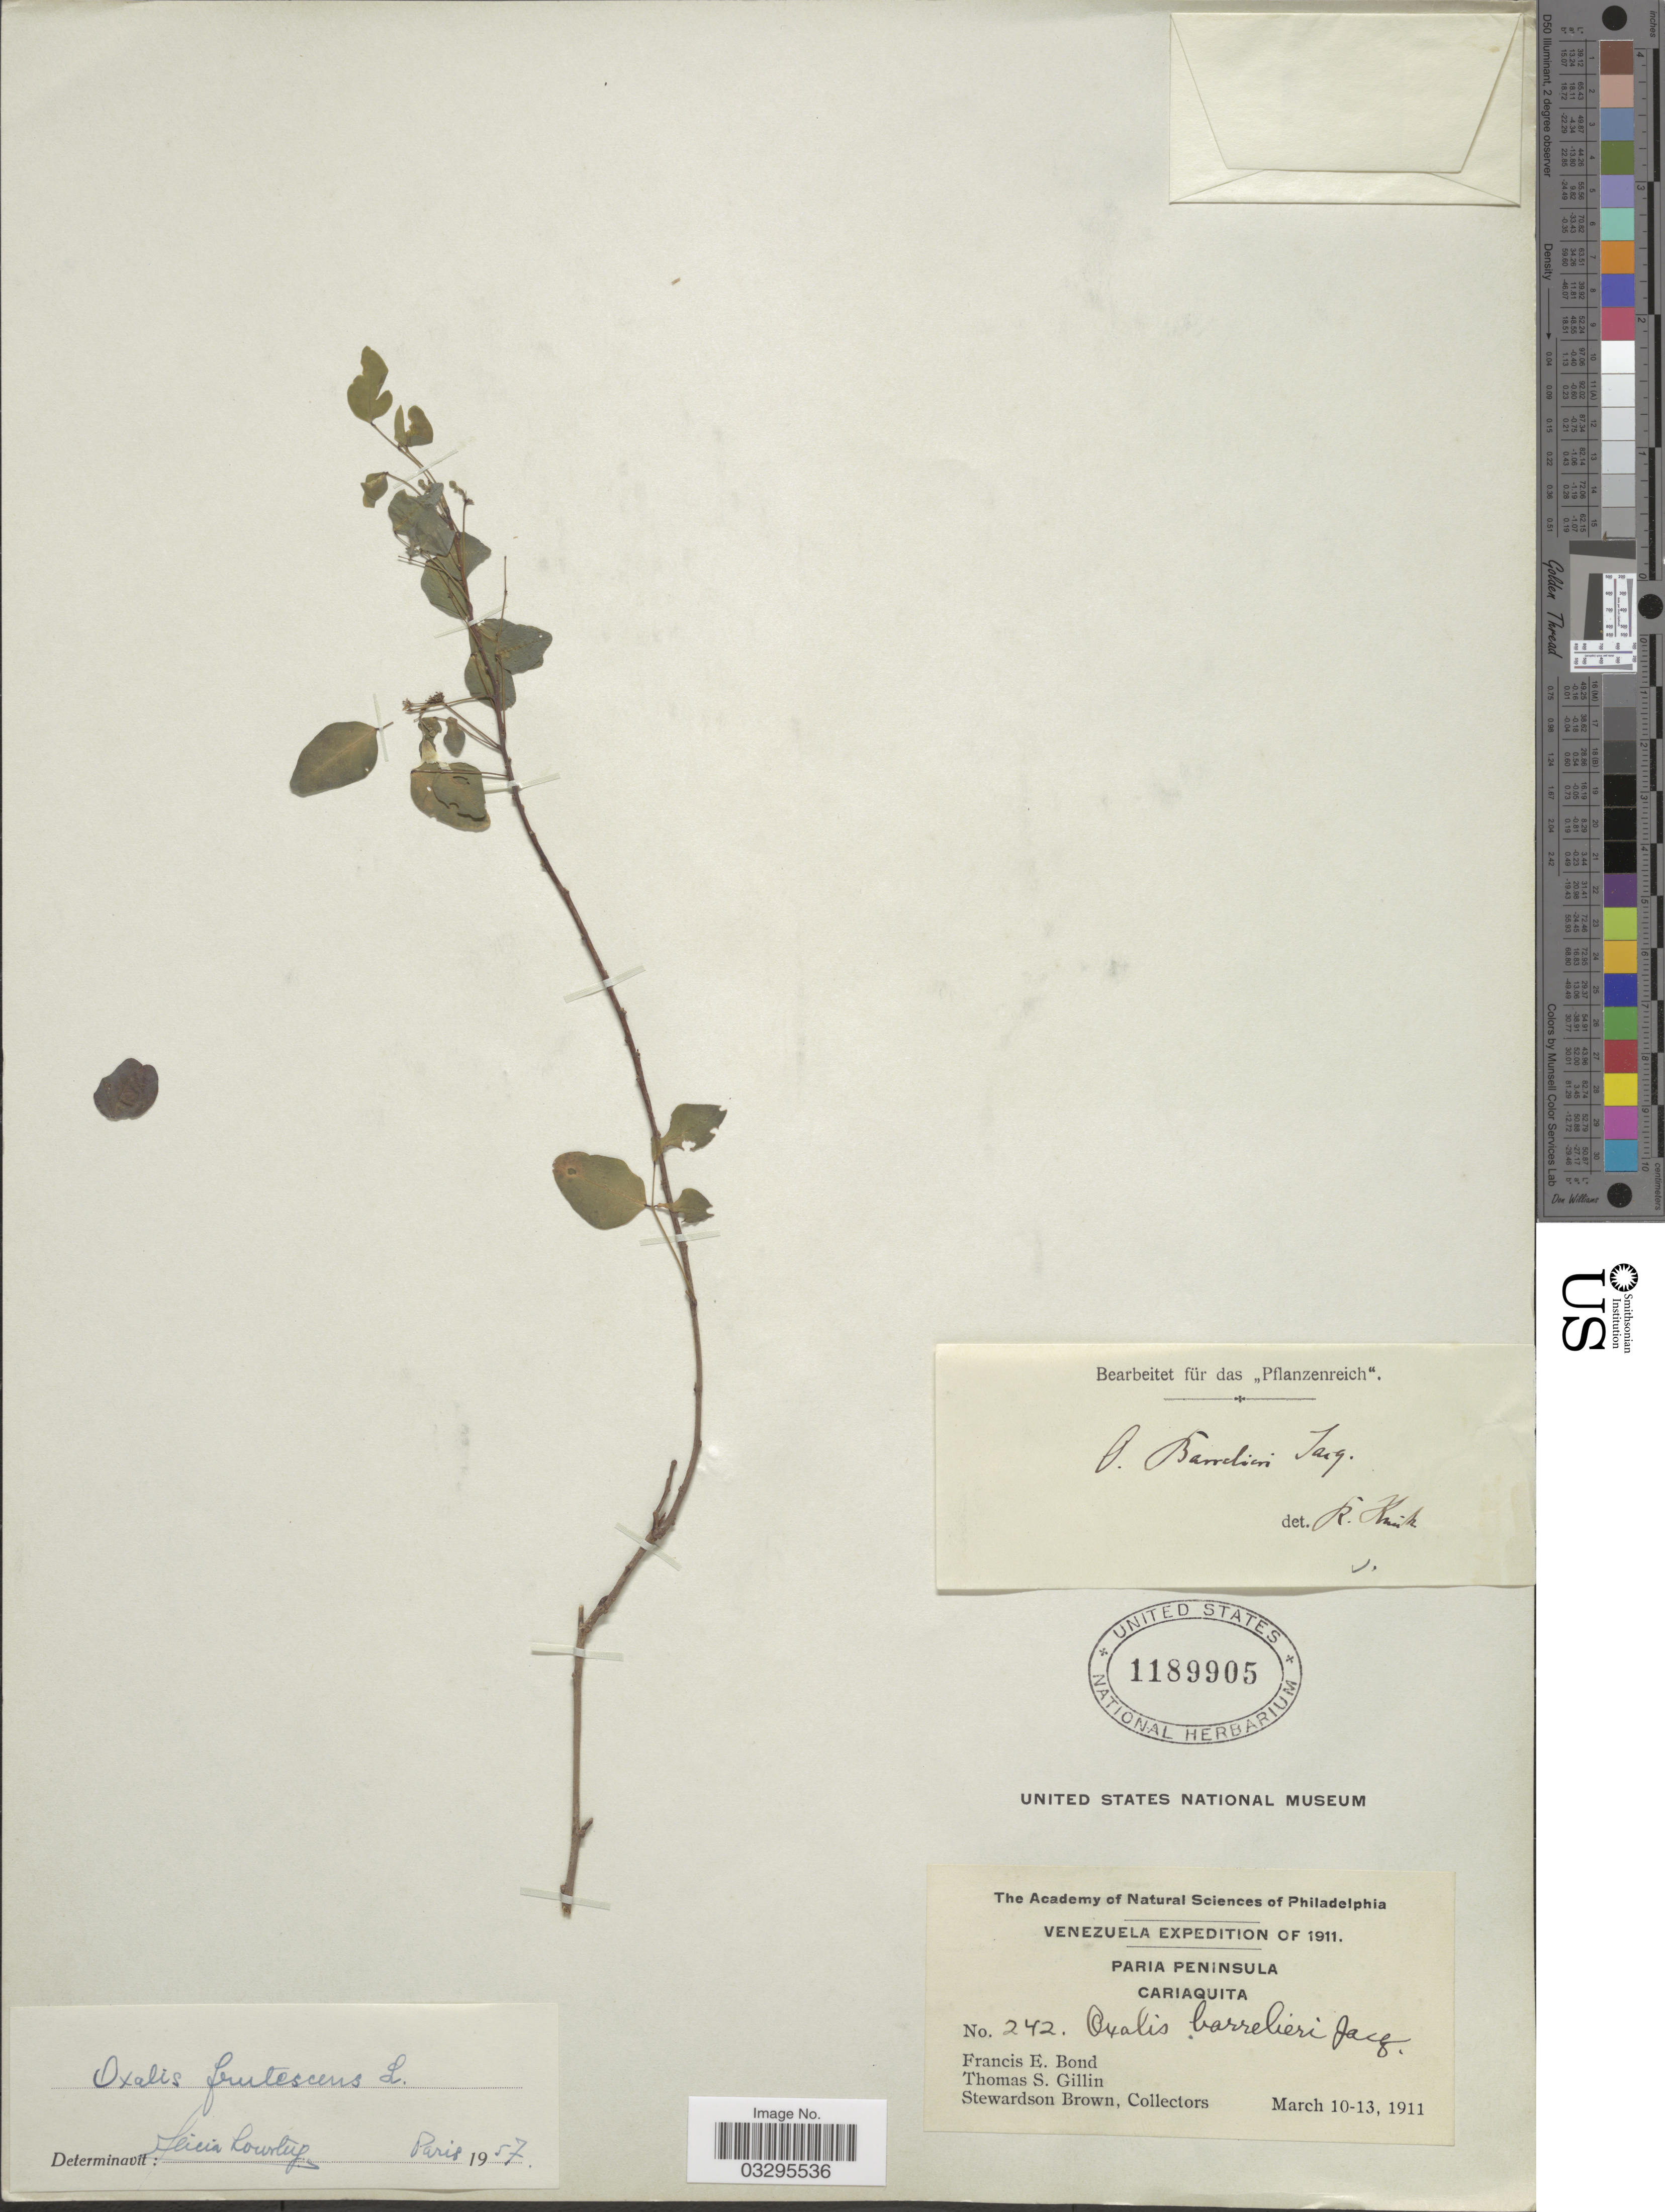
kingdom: Plantae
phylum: Tracheophyta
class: Magnoliopsida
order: Oxalidales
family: Oxalidaceae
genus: Oxalis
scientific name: Oxalis frutescens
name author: L.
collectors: F. Bond, T. Gillin & S. Brown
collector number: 242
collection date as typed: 10-13 March 1911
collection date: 1911-03-10/1911-03-13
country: Venezuela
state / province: Sucre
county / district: Valdez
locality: Paria Peninsula, Cariaquito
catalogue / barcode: US 1189905